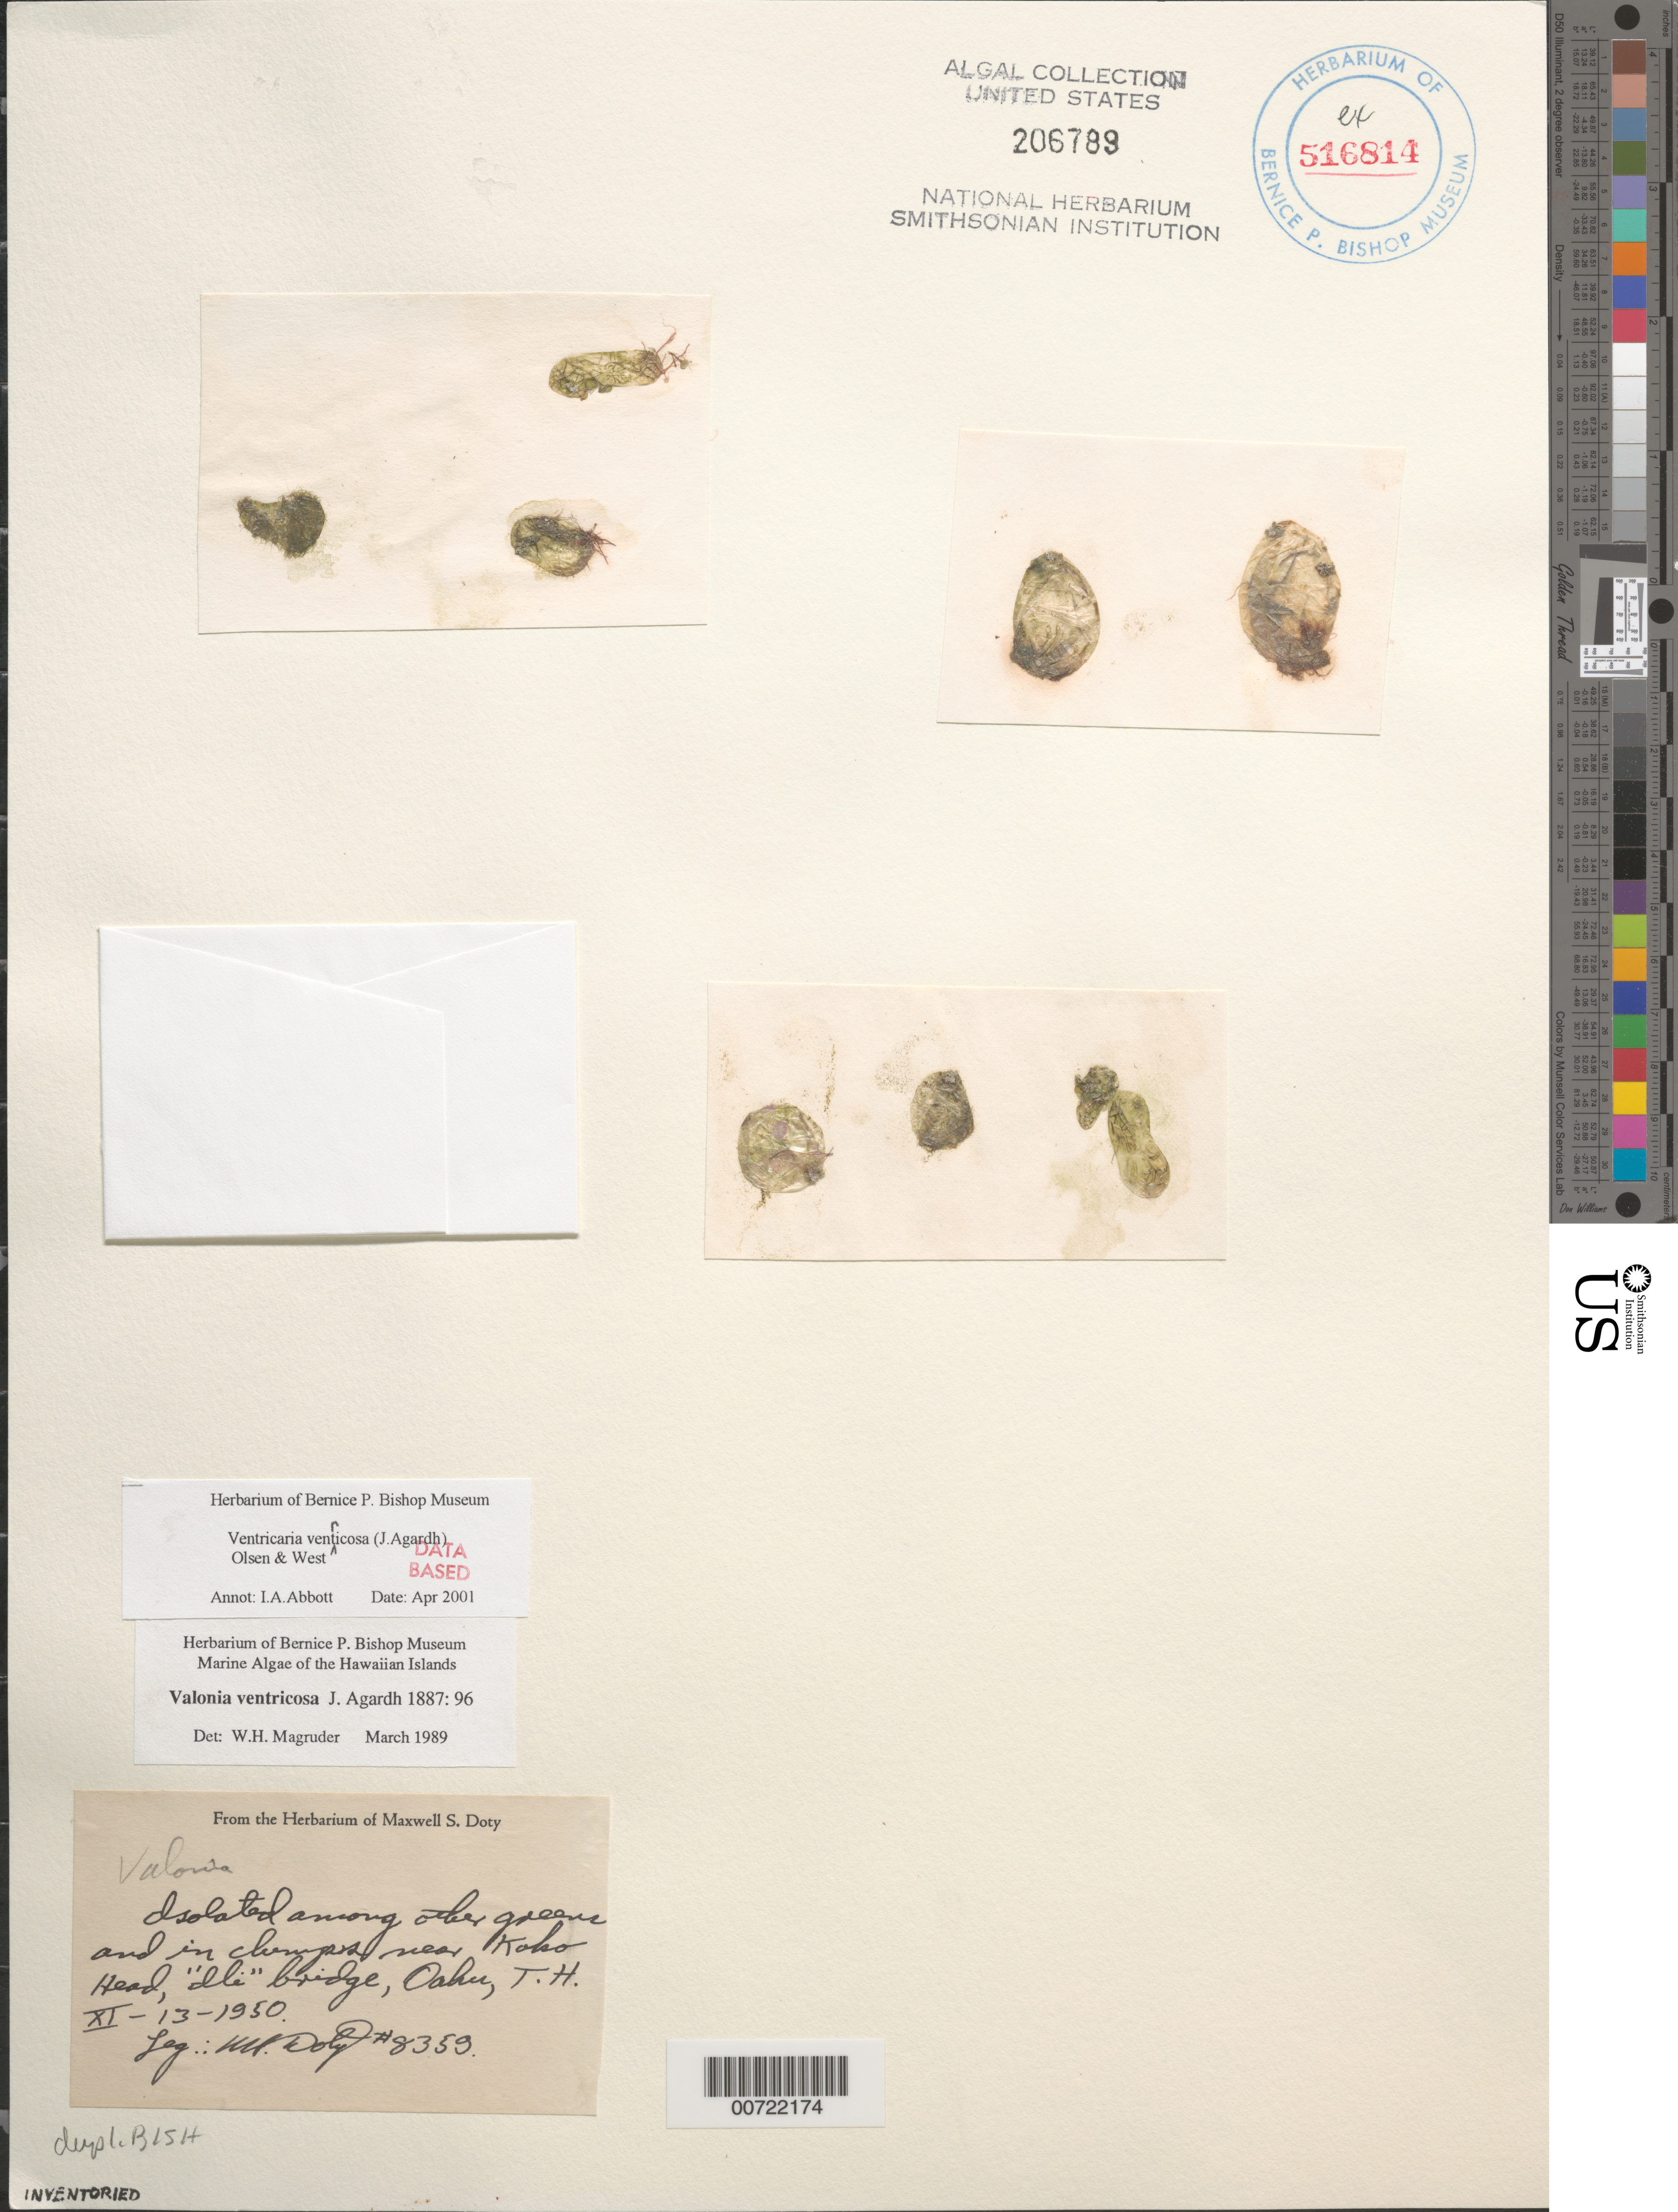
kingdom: Plantae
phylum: Chlorophyta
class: Ulvophyceae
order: Siphonocladales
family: Valoniaceae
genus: Valonia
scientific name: Valonia ventricosa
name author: J. Agardh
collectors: M. S. Doty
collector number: MSD 8359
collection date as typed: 13 Nov 1950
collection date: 1950-11-13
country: United States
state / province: Hawaii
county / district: Honolulu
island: Oahu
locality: Ili Bridge near Koko Head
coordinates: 21 16.8' N, 157 41.2' W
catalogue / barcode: US 206789